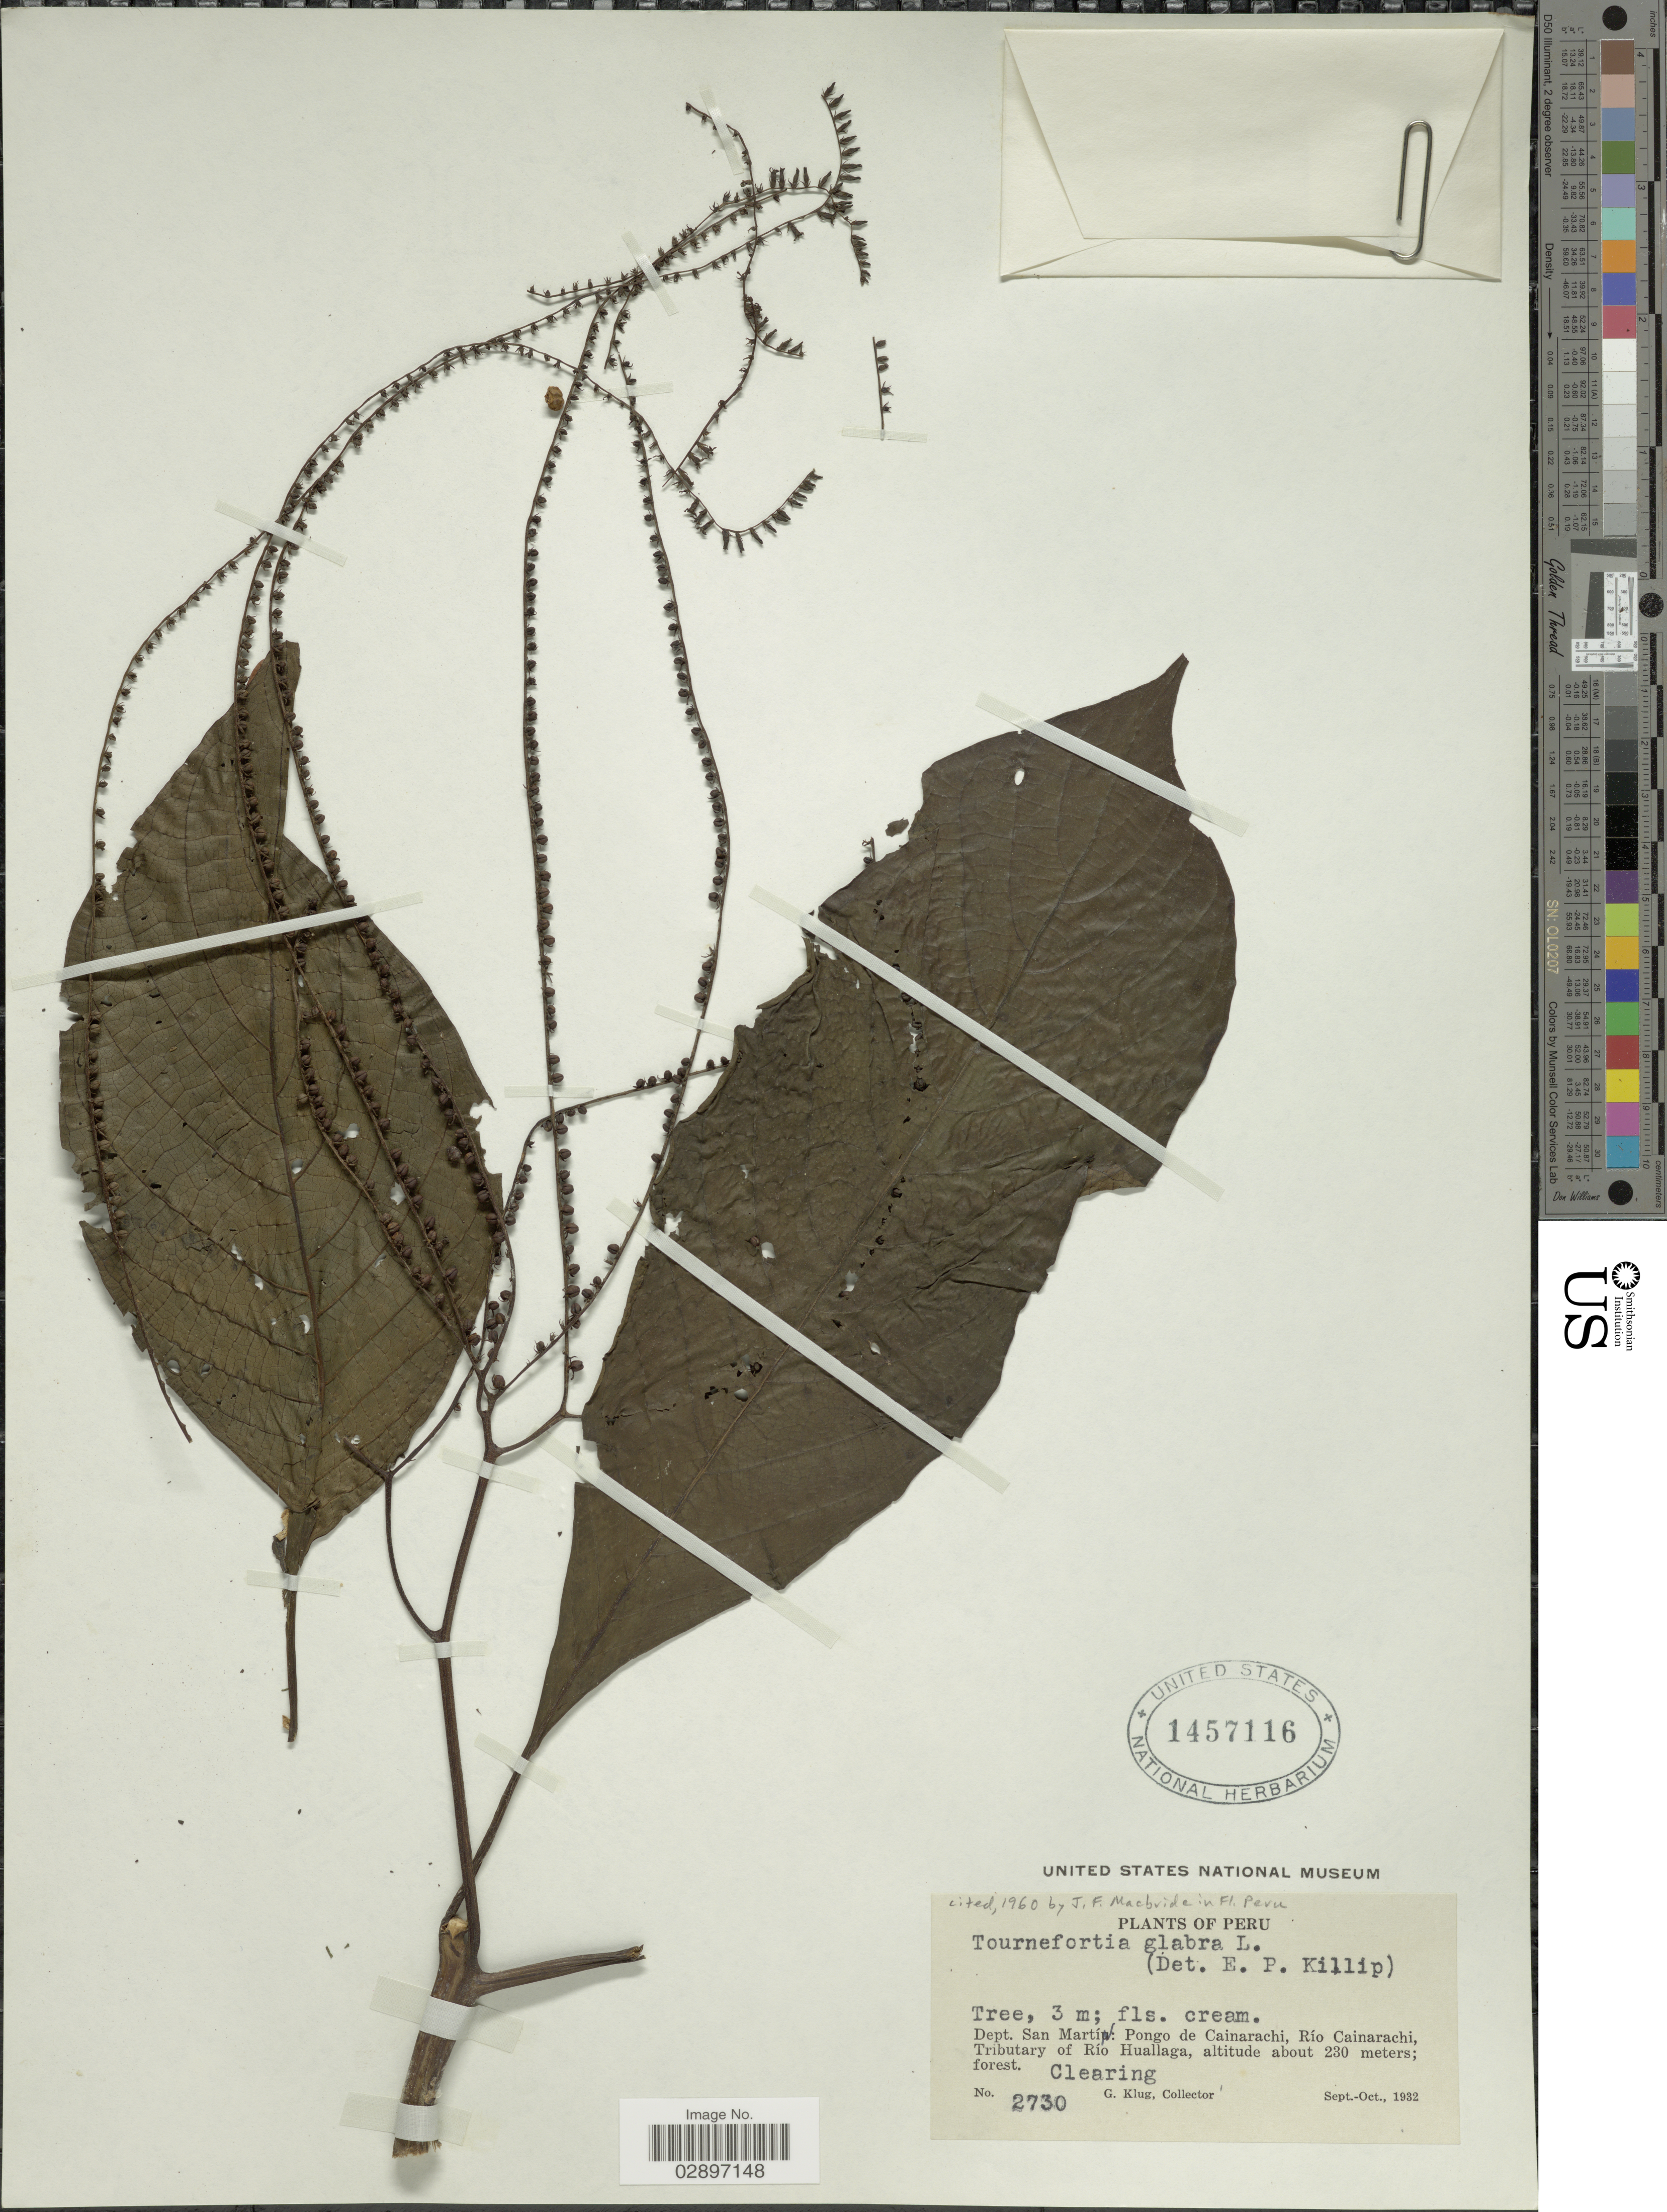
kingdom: Plantae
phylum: Tracheophyta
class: Magnoliopsida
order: Boraginales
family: Heliotropiaceae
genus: Tournefortia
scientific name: Tournefortia foetidissima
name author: L.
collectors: G. Klug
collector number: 2730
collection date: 1932-09/1932-10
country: Peru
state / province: San Martín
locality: Dept. San Martín: Pongo de Cainarachi, Río Cainarachi, Tributary of Río Huallaga.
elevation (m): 230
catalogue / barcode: US 1457116